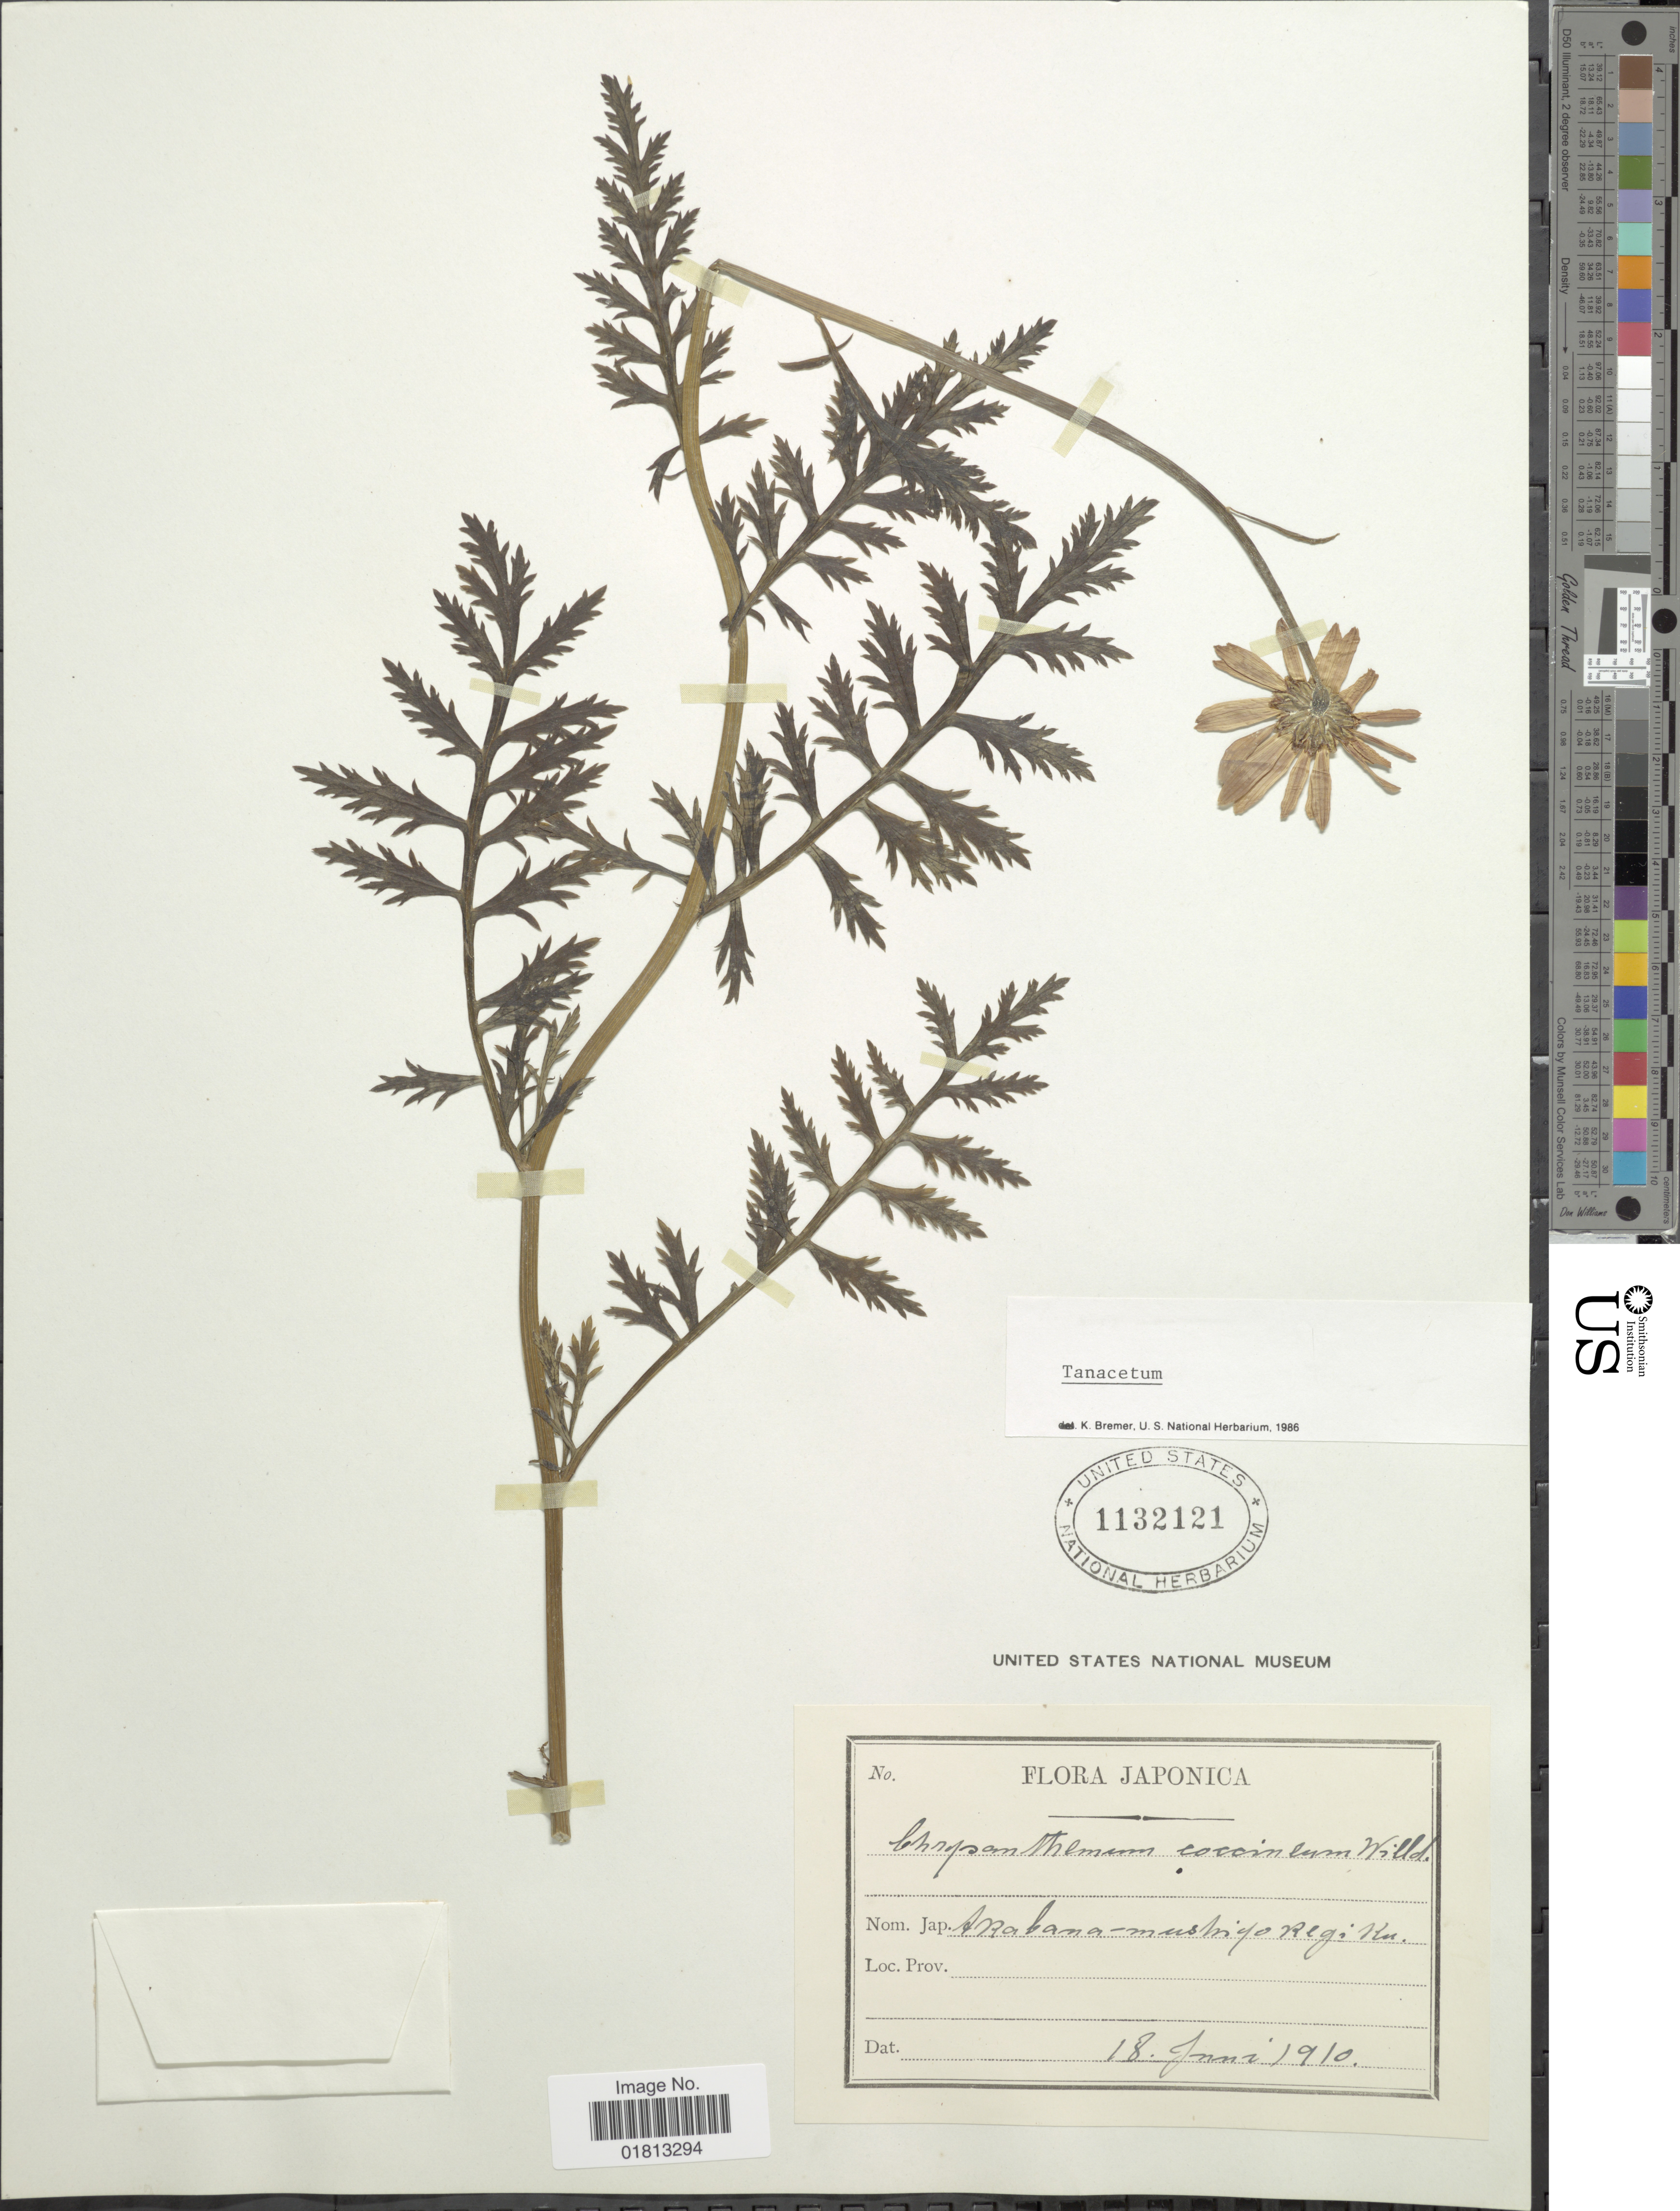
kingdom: Plantae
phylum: Tracheophyta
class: Magnoliopsida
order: Asterales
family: Asteraceae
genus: Tanacetum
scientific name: Tanacetum coccineum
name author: (Willd.) Grierson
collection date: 1910-06-18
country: Japan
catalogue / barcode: US 1132121